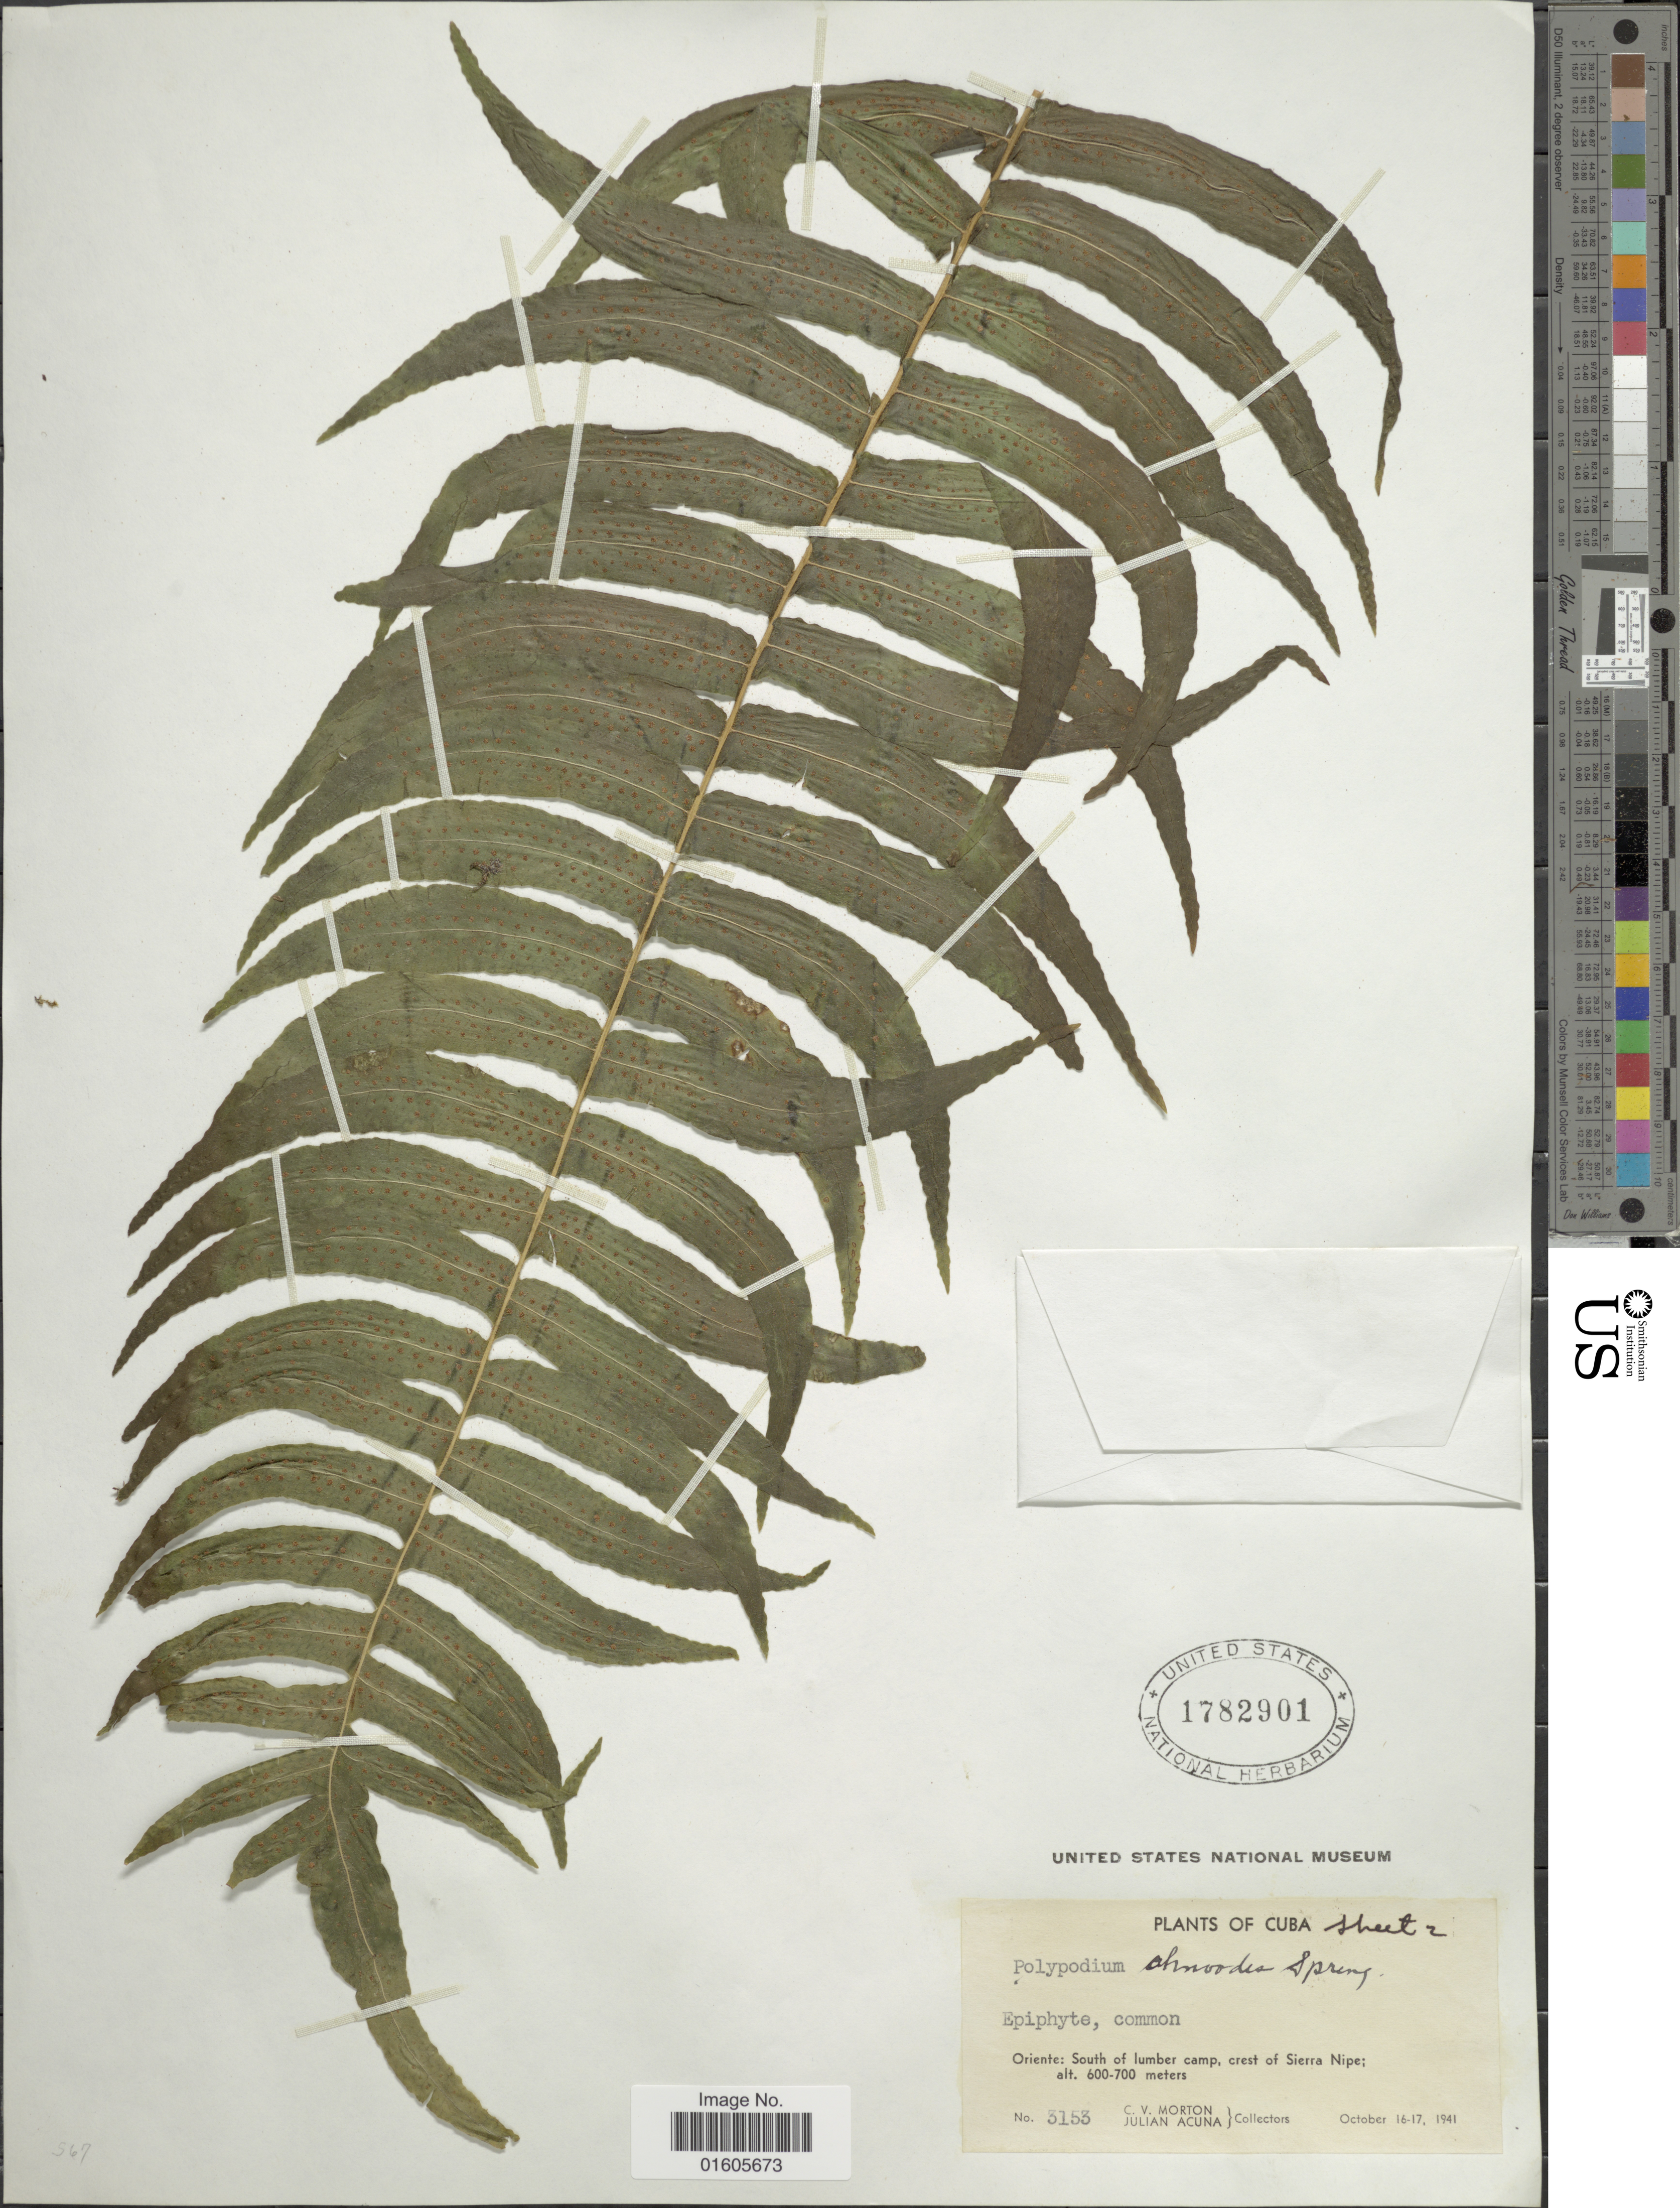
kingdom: Plantae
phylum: Tracheophyta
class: Polypodiopsida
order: Polypodiales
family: Polypodiaceae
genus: Serpocaulon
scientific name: Serpocaulon dissimile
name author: (L.) A.R. Sm.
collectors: C. V. Morton & J. B. Acuña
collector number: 3153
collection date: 1941-10-16/1941-10-17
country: Cuba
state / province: Oriente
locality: South of lumber camp, crest of Sierra Nipe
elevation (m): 600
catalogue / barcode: US 1782901